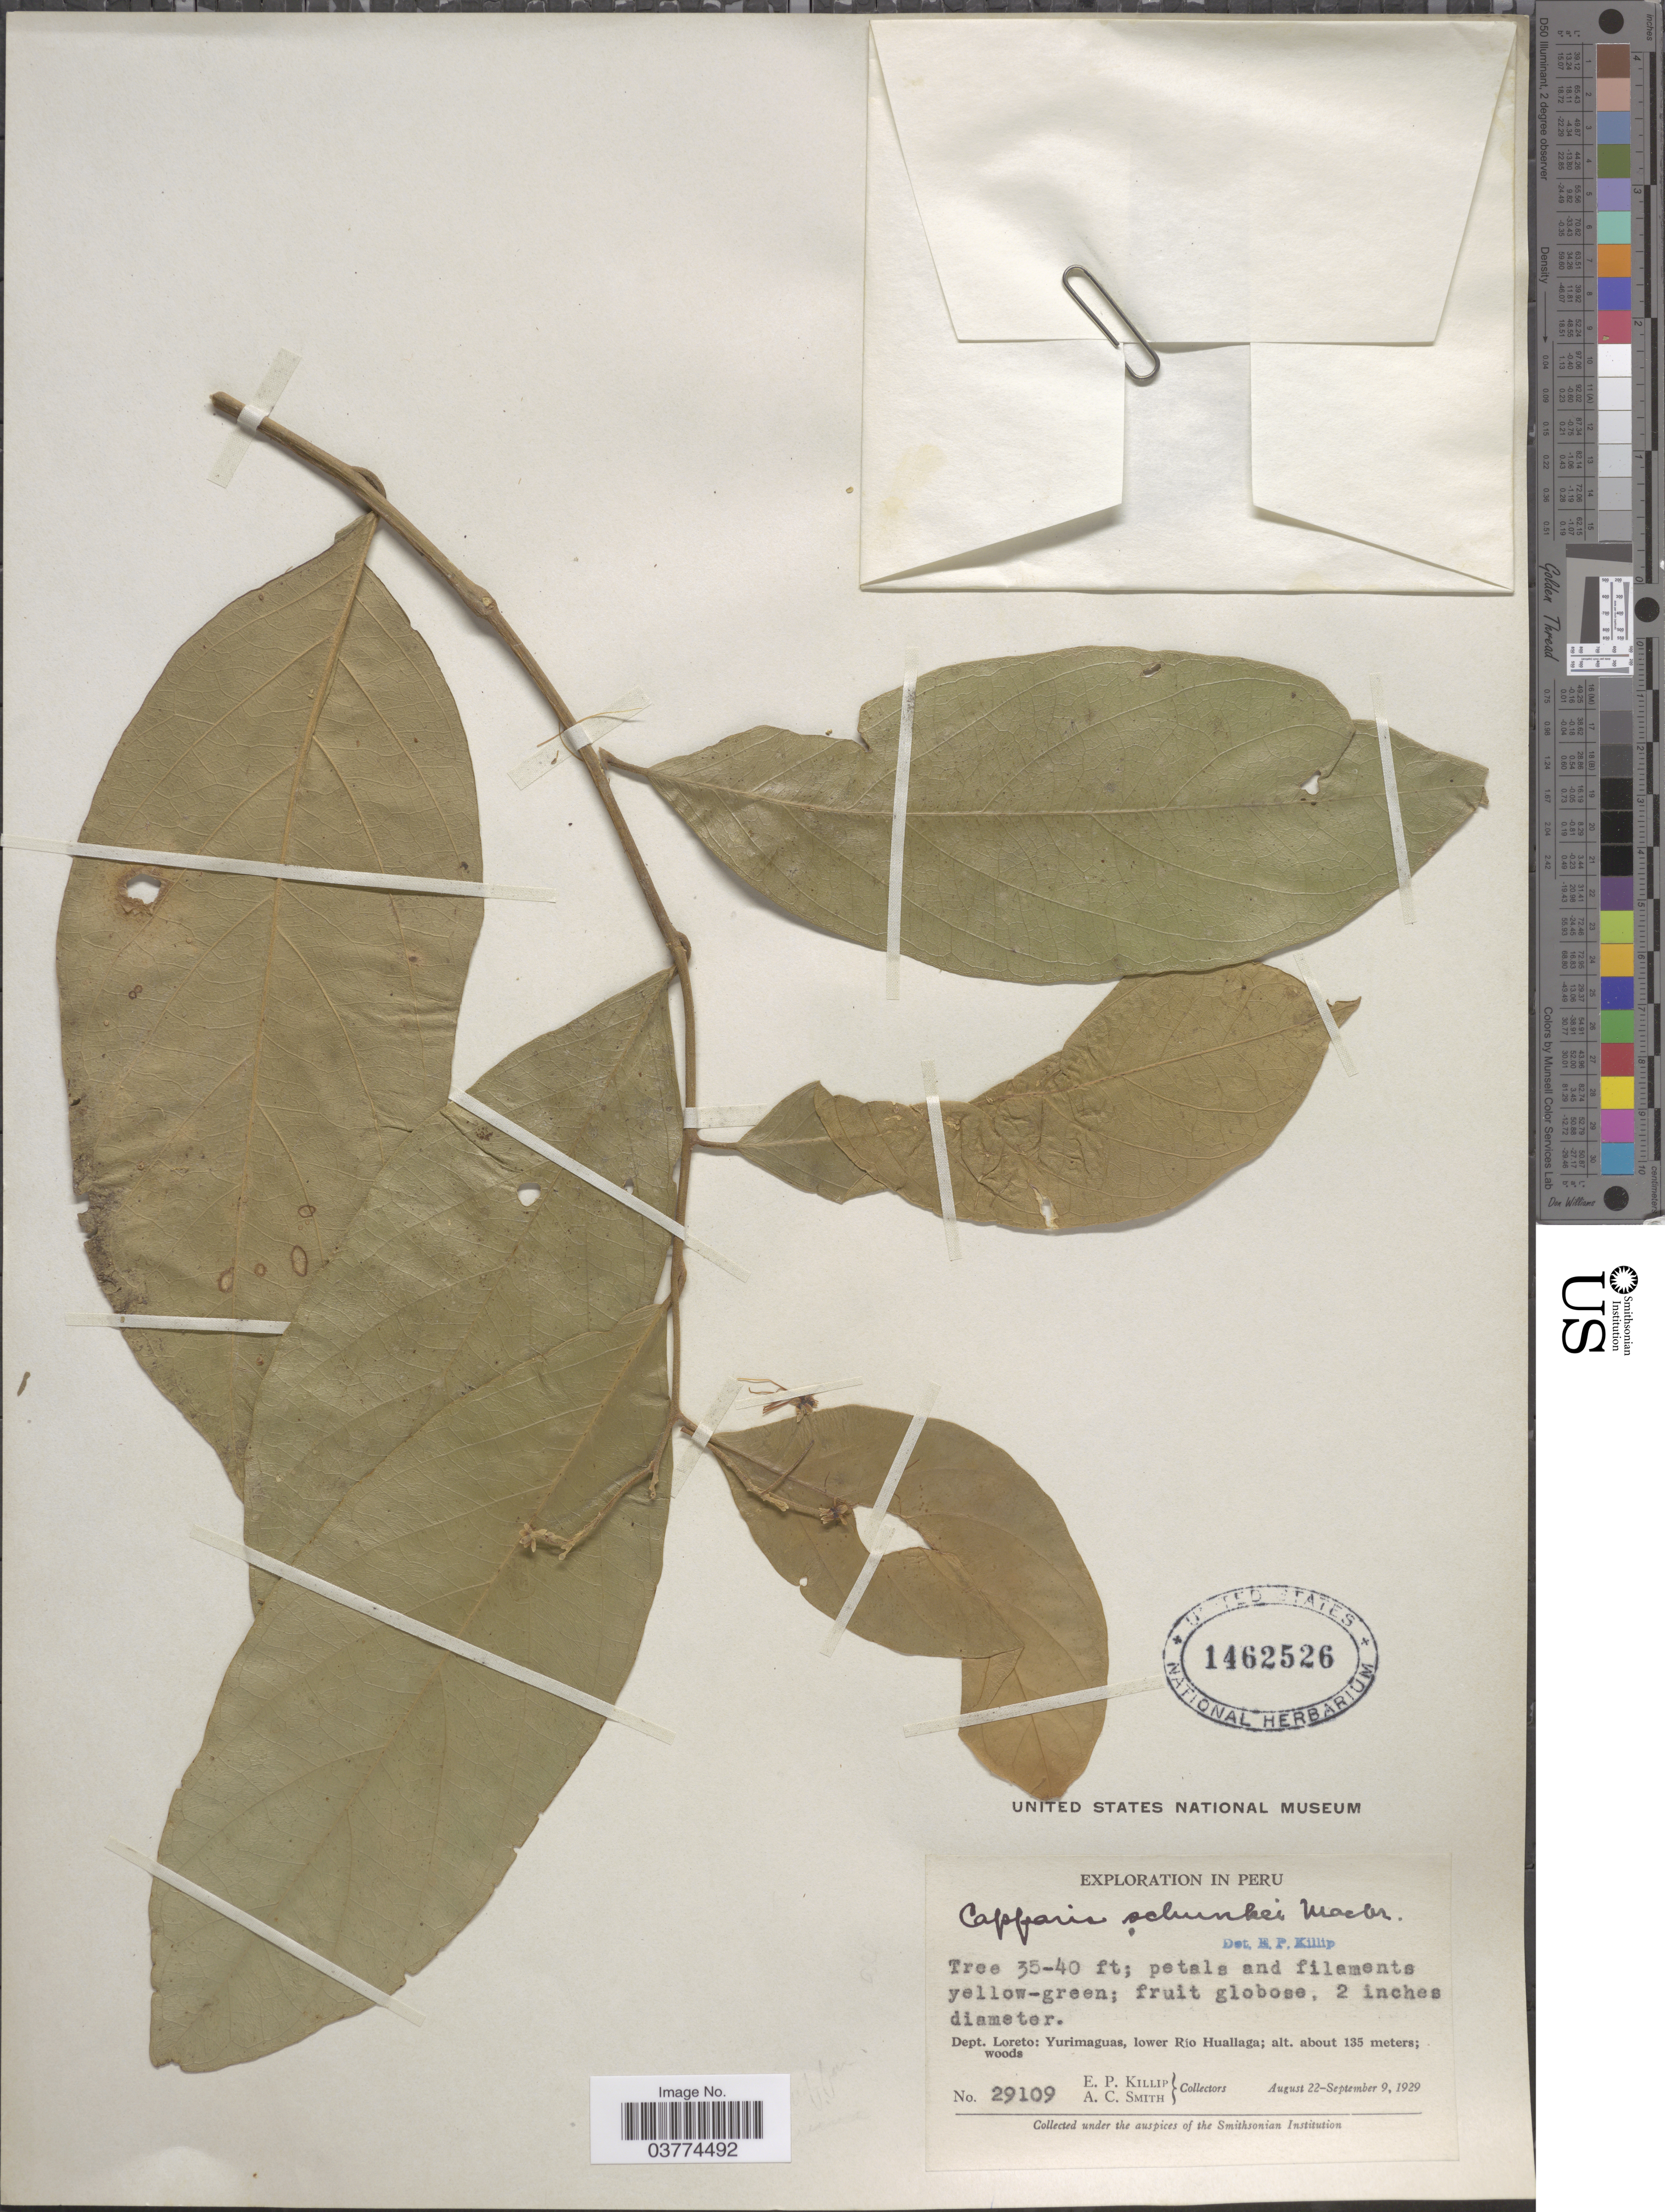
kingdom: Plantae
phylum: Tracheophyta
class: Magnoliopsida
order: Brassicales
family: Capparaceae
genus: Preslianthus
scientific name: Preslianthus pittieri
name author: (Standl.) Cornejo & Iltis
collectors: E. P. Killip & A. C. Smith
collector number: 29109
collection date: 1929-08-22/1929-09-09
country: Peru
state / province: Loreto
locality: Dept. Loreto: Yurimaguas, lower Río Huallaga.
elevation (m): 135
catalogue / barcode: US 1462526